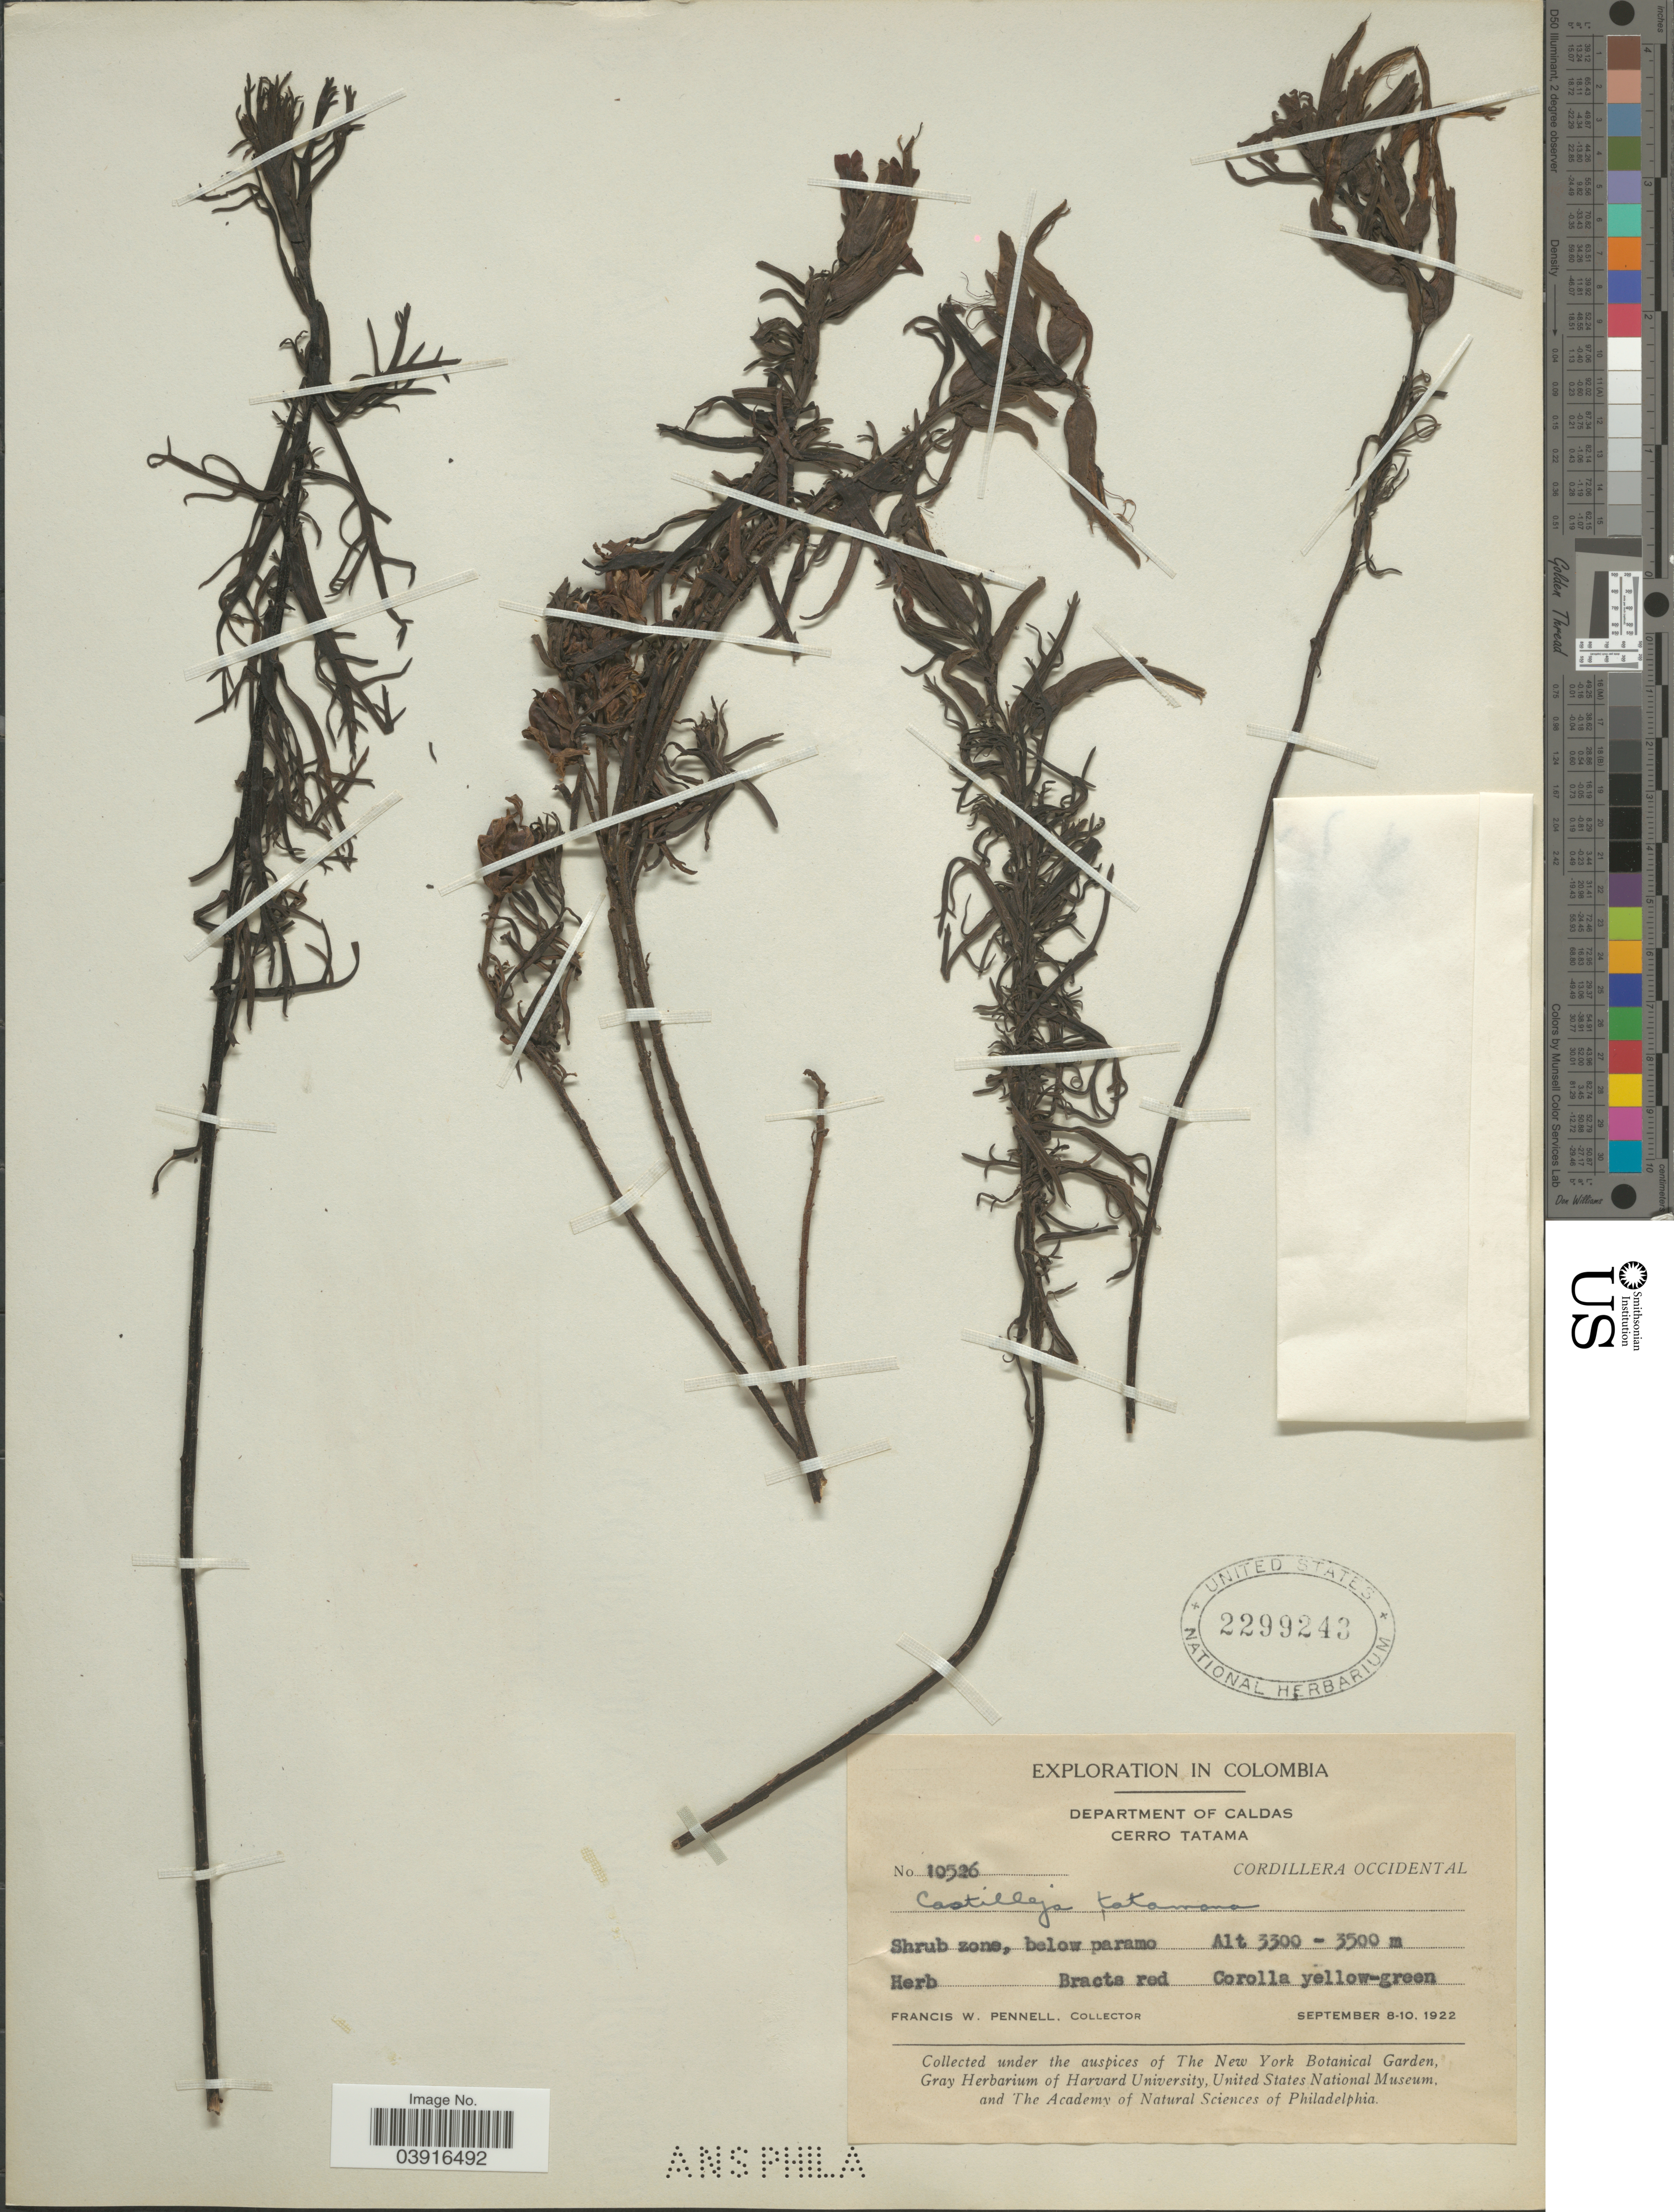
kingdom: Plantae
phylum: Tracheophyta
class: Magnoliopsida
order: Lamiales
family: Orobanchaceae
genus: Castilleja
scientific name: Castilleja tatamana Pennell sp. nov. ined.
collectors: F. W. Pennell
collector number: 10526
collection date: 1922-09-08/1922-09-10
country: Colombia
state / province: Caldas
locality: Department of Caldas cerro Tatama. Cordillera Occidental.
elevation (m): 3300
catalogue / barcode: US 2299243